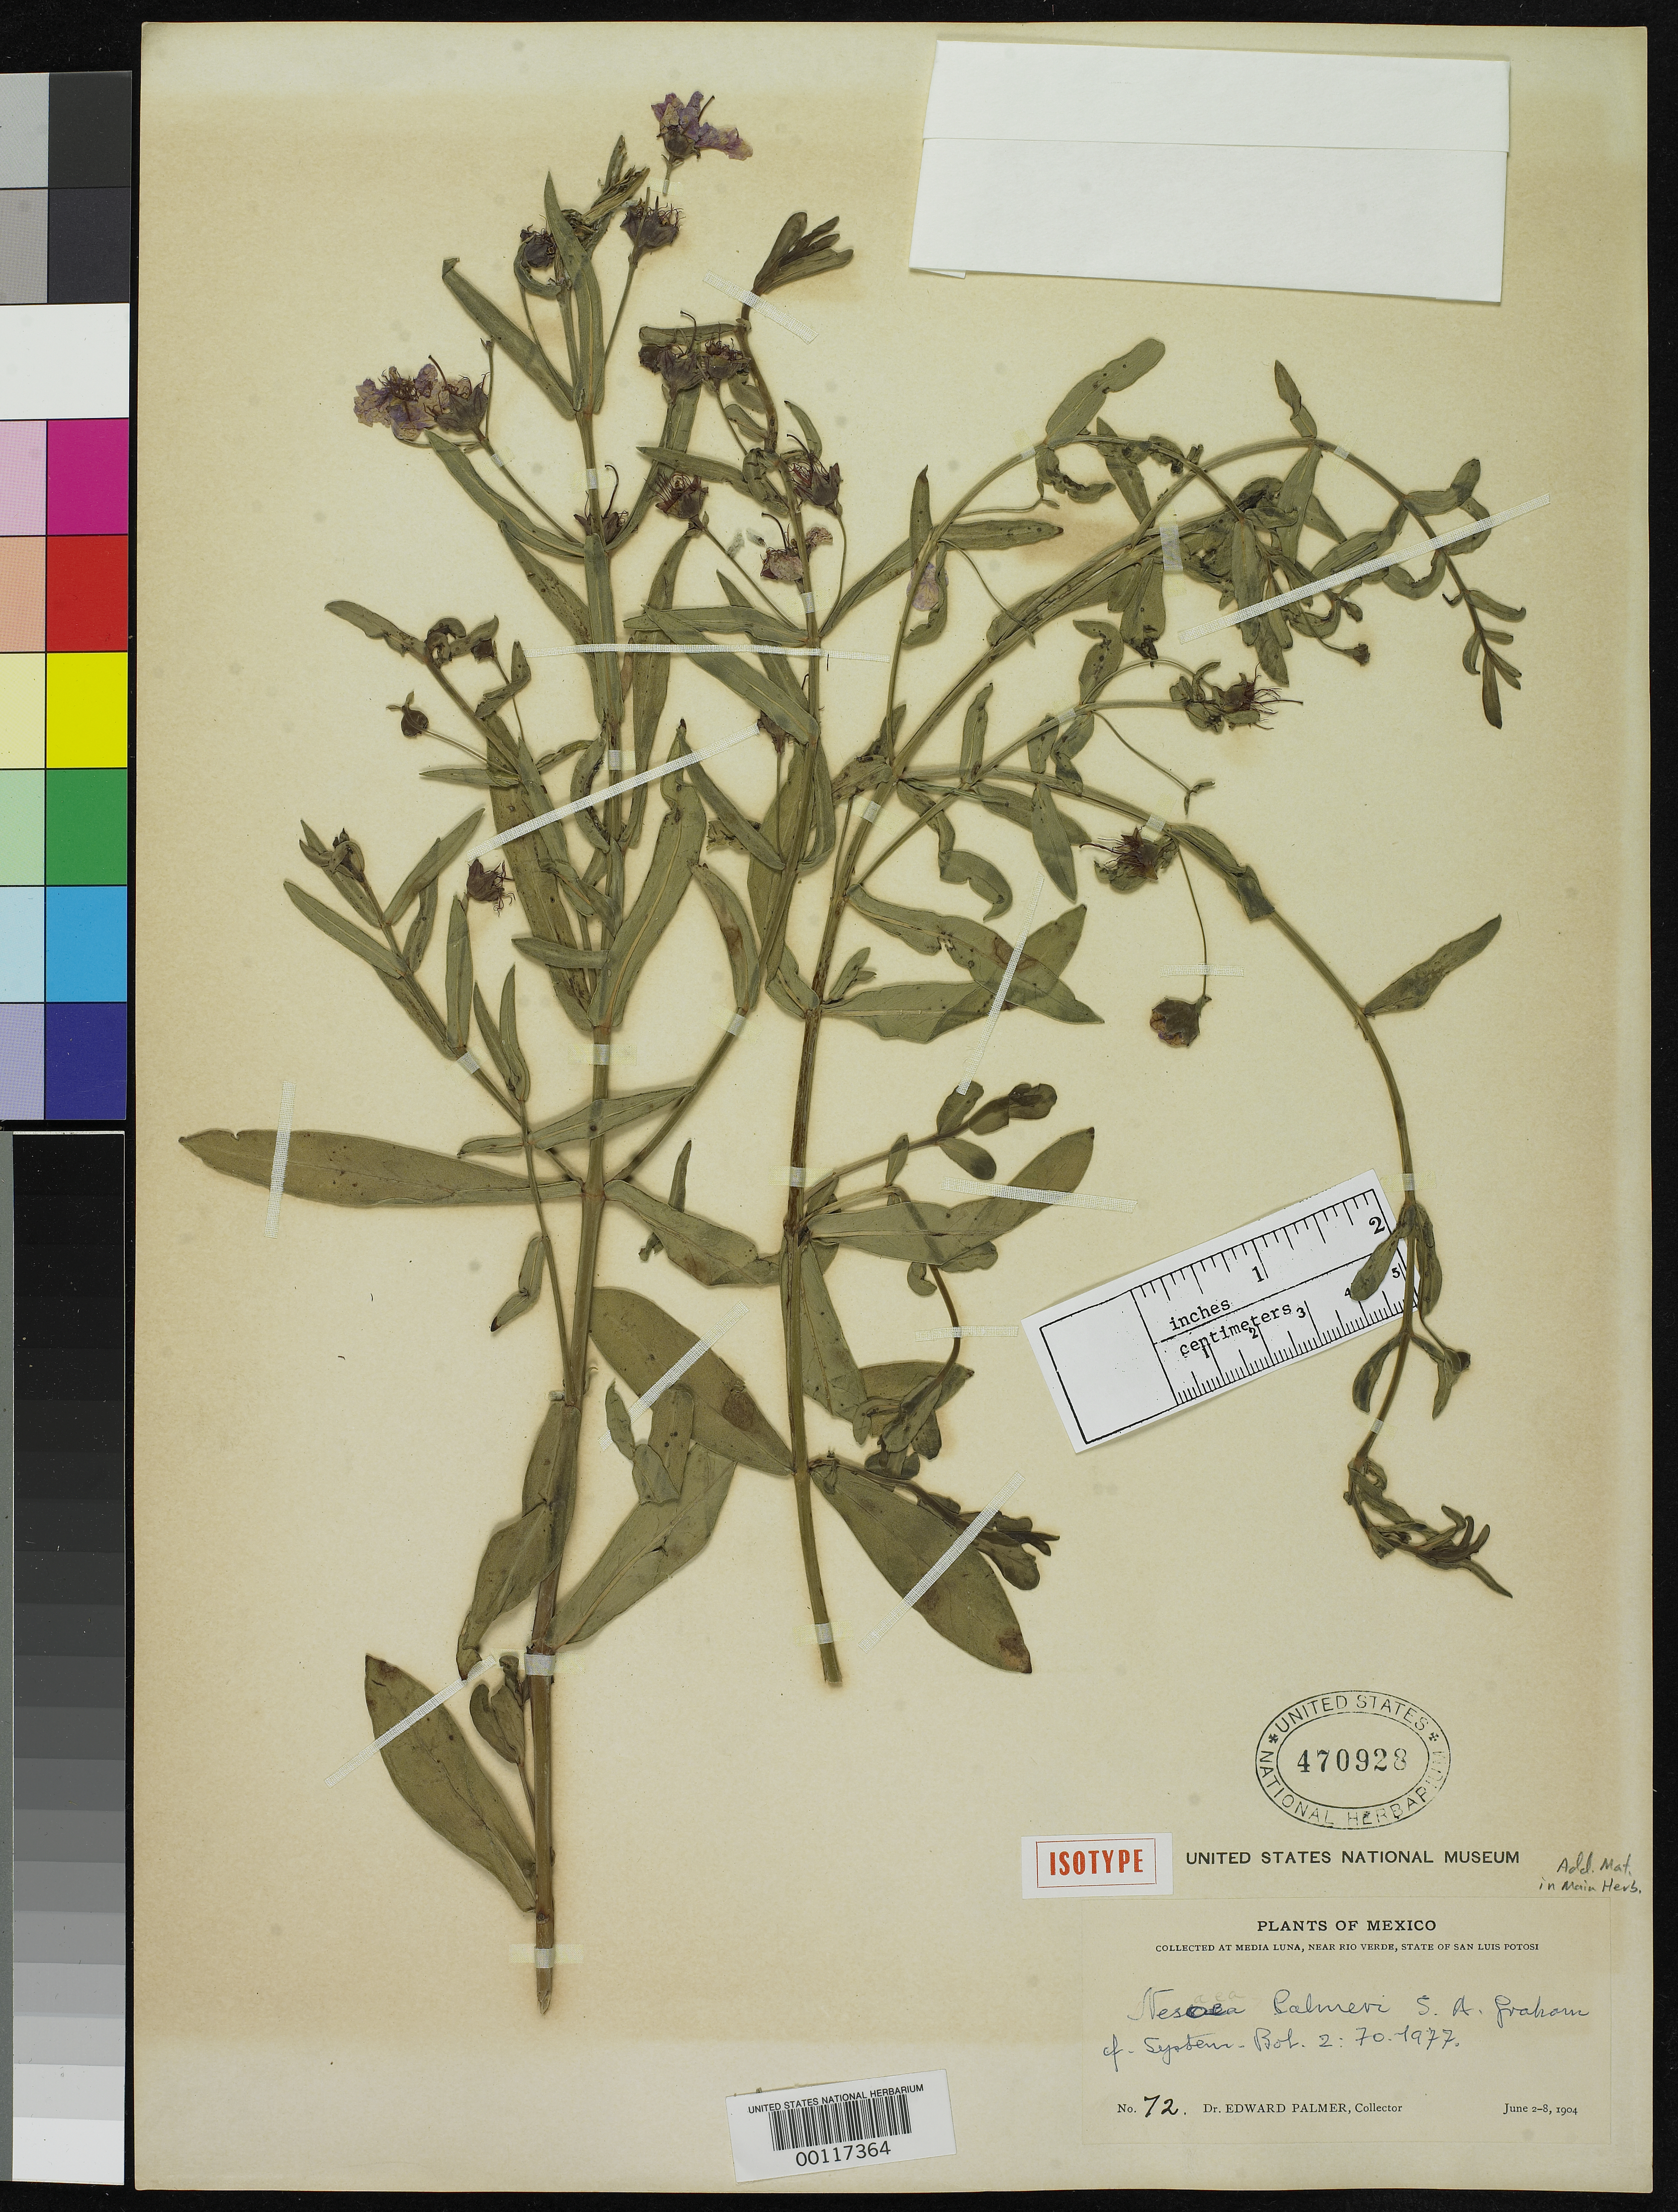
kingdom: Plantae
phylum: Tracheophyta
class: Magnoliopsida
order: Myrtales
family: Lythraceae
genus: Nesaea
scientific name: Nesaea palmeri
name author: S.A. Graham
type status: Isotype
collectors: E. Palmer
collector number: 72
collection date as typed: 02 Jun 1904 to 08 Jun 1904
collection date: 1904-06-02/1904-06-08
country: Mexico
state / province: San Luis Potosi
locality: Media Luna, near Rio Verde.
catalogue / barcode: US 470928